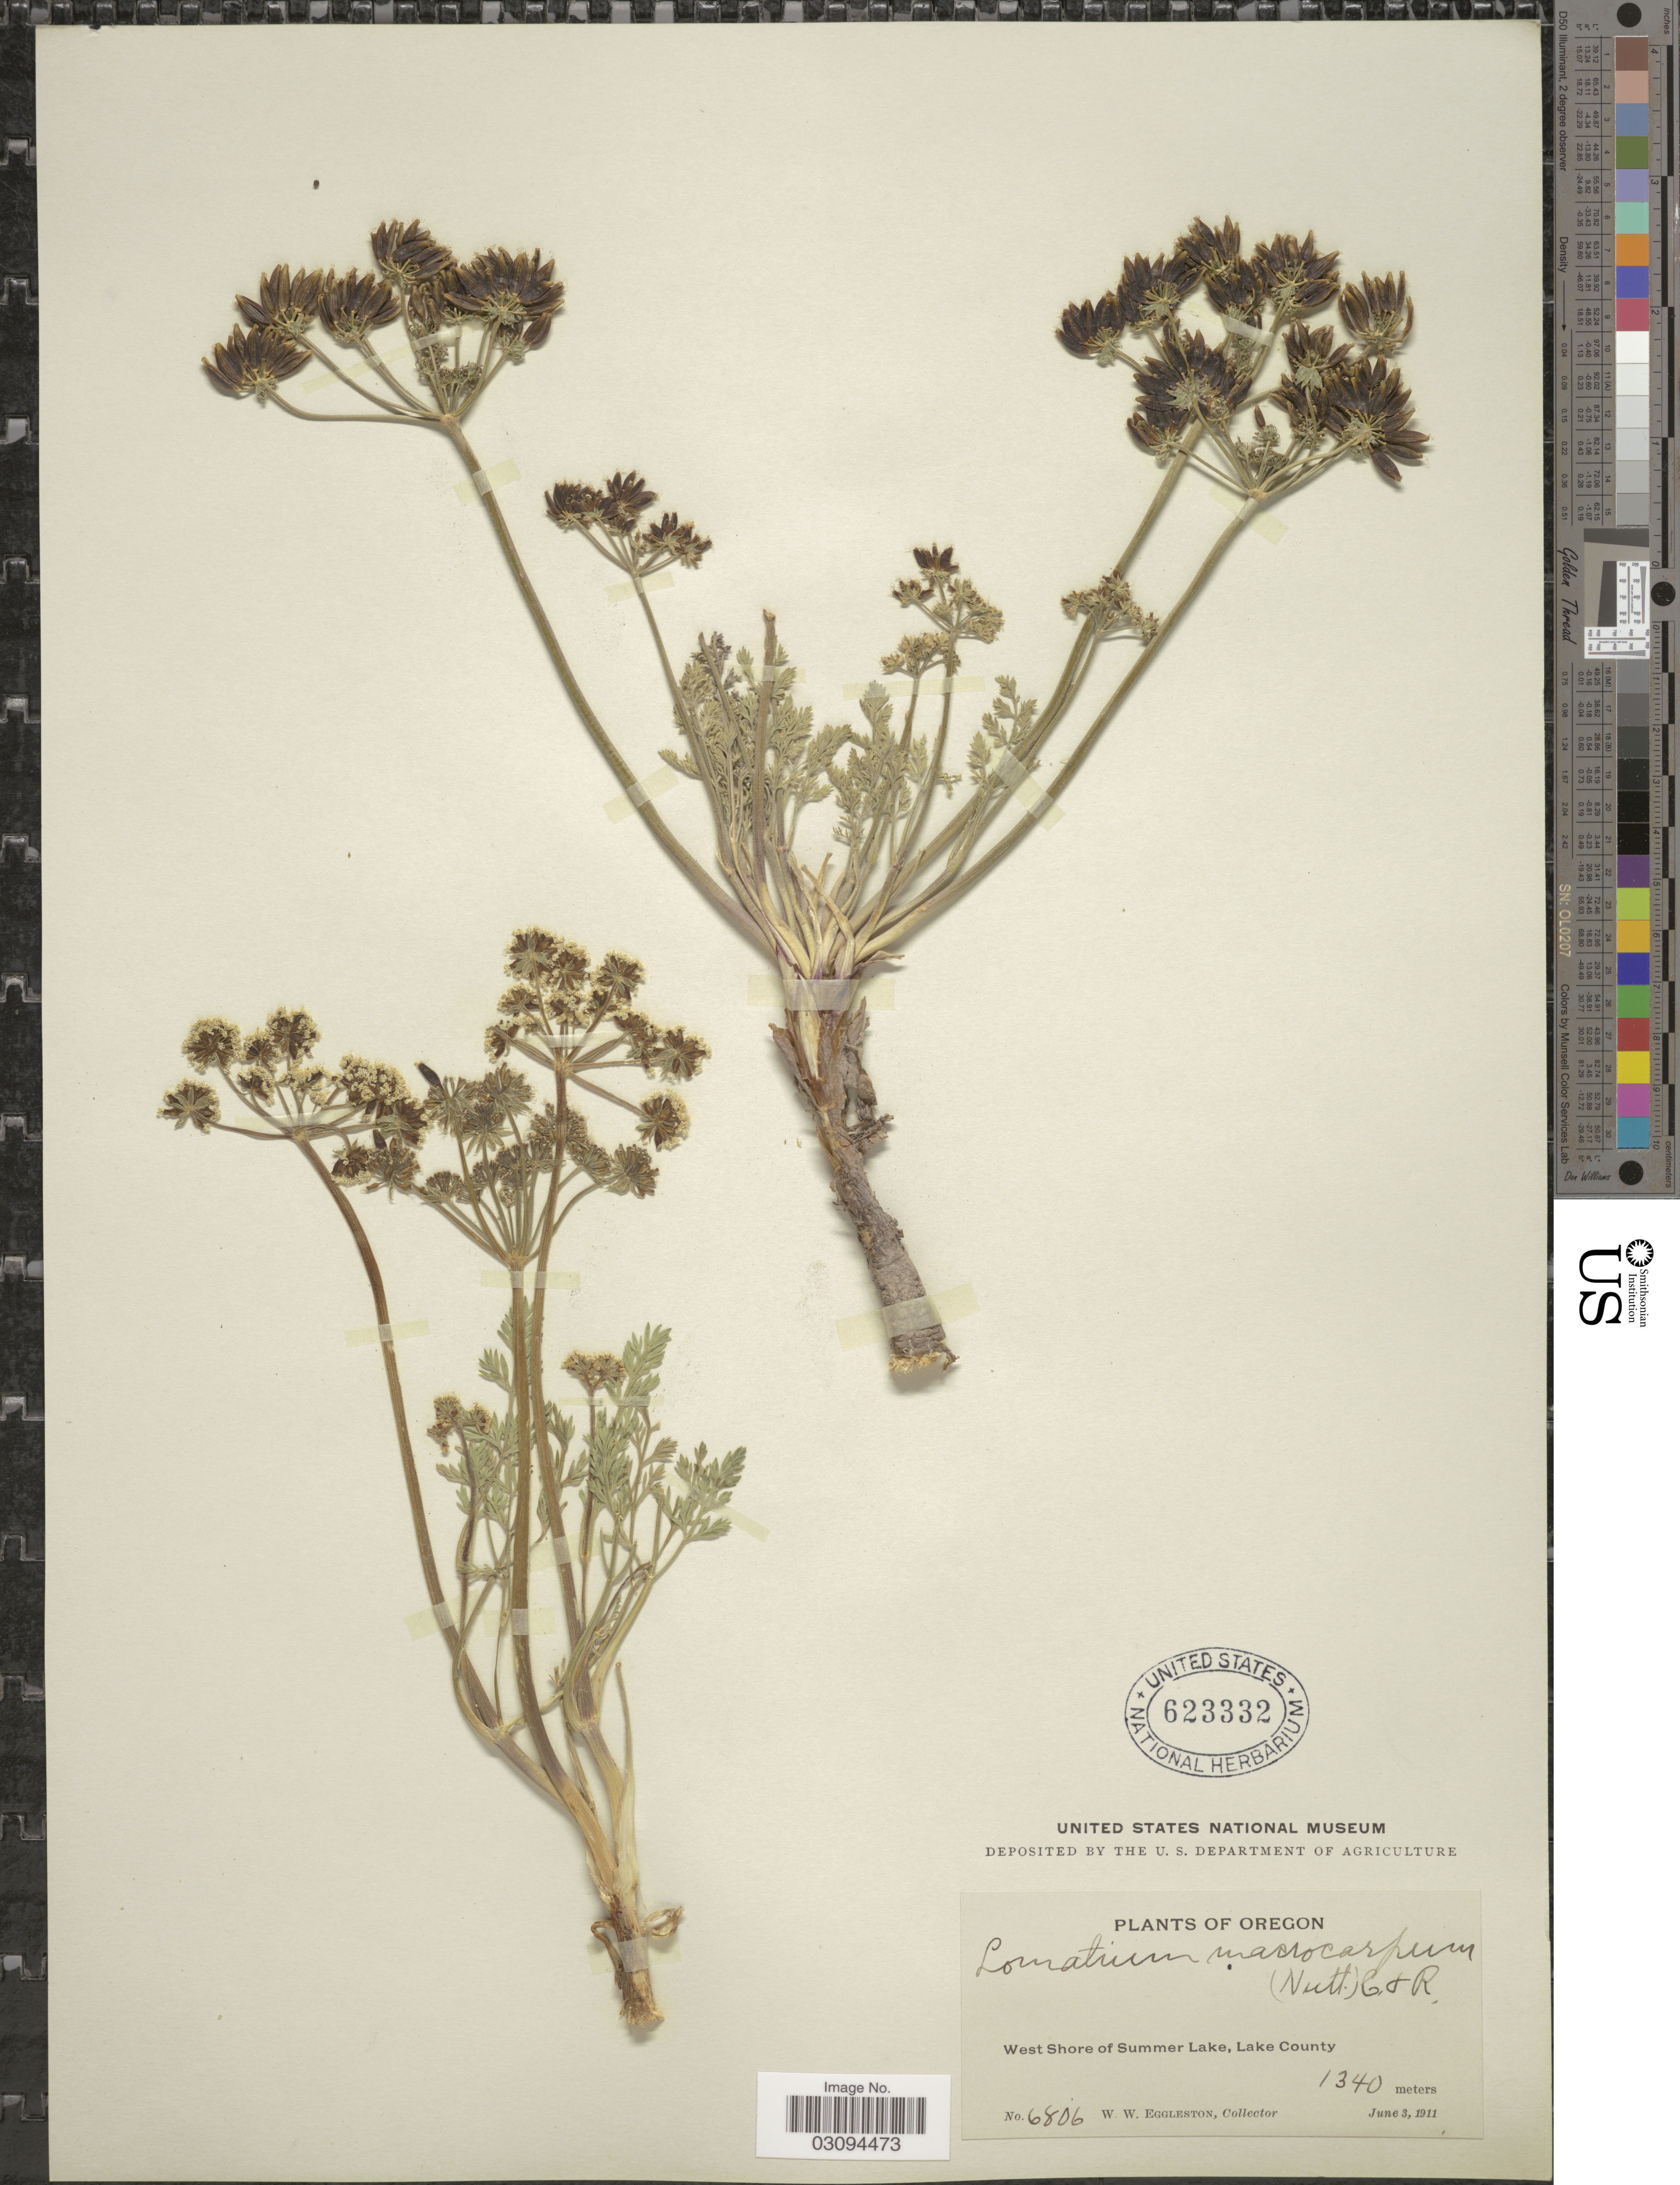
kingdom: Plantae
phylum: Tracheophyta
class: Magnoliopsida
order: Apiales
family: Apiaceae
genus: Lomatium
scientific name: Lomatium macrocarpum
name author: (Hook. et al.) J.M. Coult. & Rose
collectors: W. W. Eggleston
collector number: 6806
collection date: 1911-06-03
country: United States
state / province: Oregon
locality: West Shore of Summer Lake, Lake County.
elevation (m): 1340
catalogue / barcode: US 623332